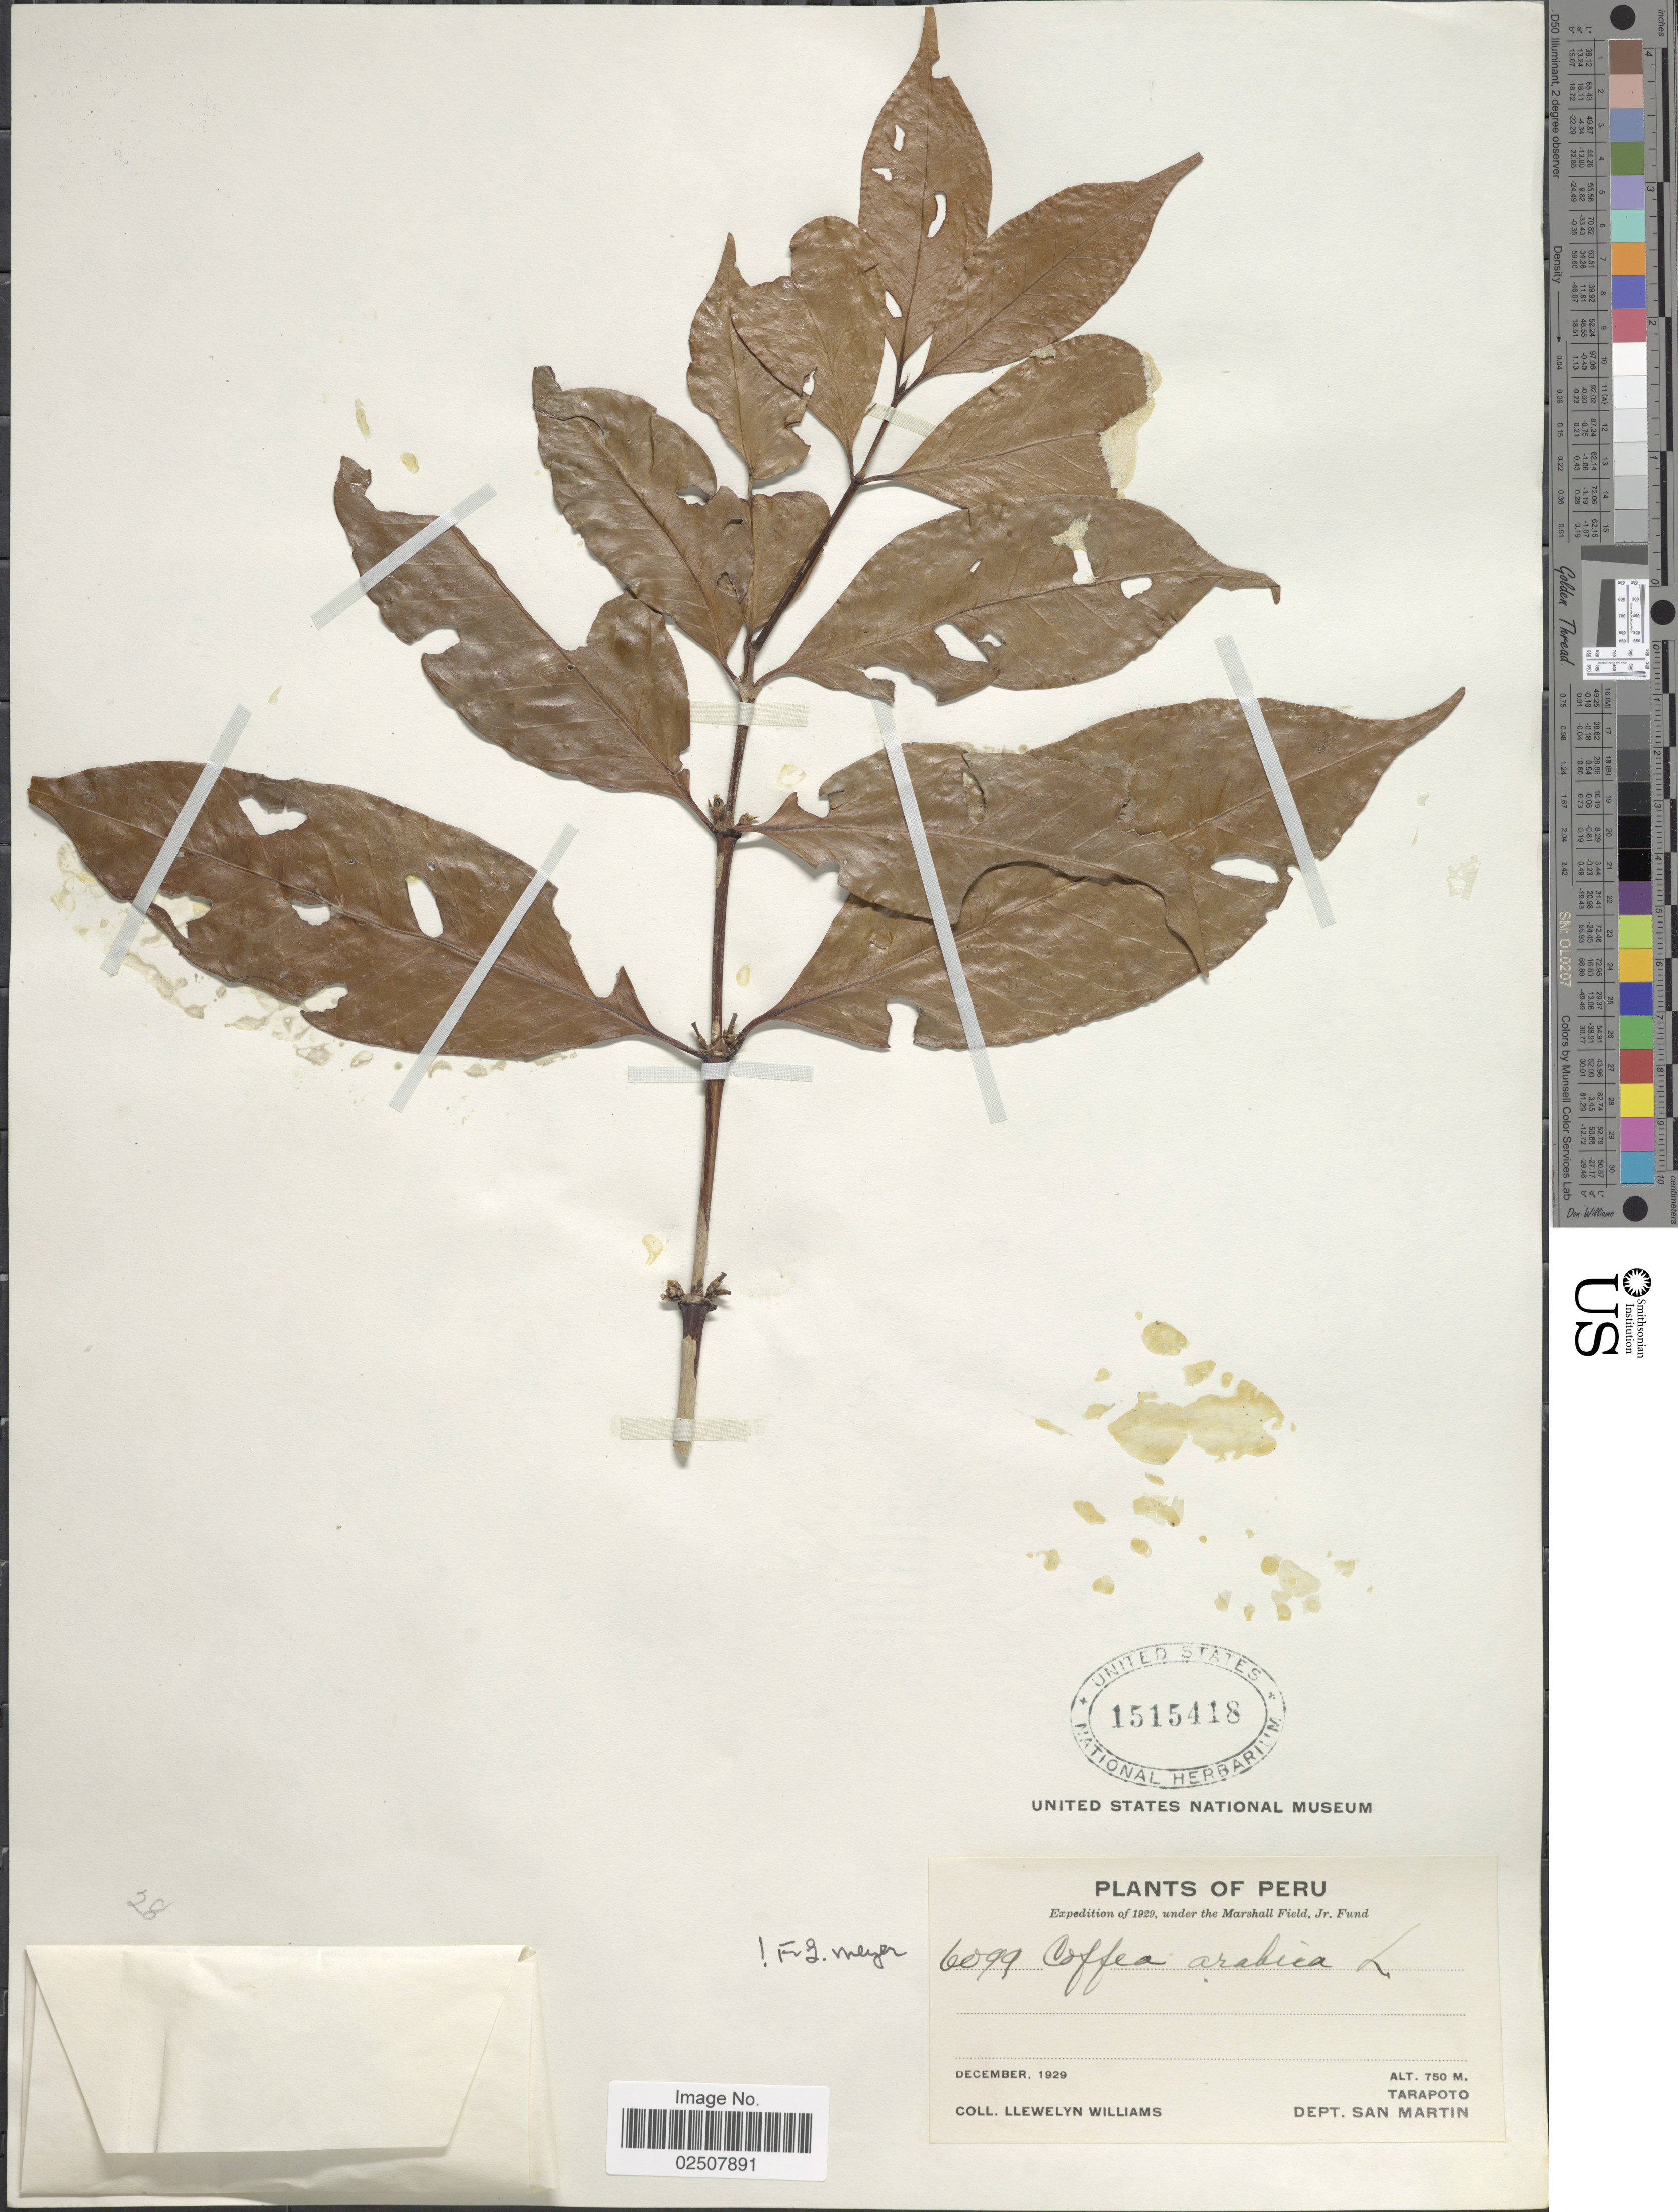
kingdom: Plantae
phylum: Tracheophyta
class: Magnoliopsida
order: Gentianales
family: Rubiaceae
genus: Coffea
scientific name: Coffea arabica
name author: L.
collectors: Ll. Williams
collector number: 6099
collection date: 1929-12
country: Peru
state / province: San Martín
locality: Tarapoto, Dept. San Martin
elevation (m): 750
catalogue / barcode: US 1515418